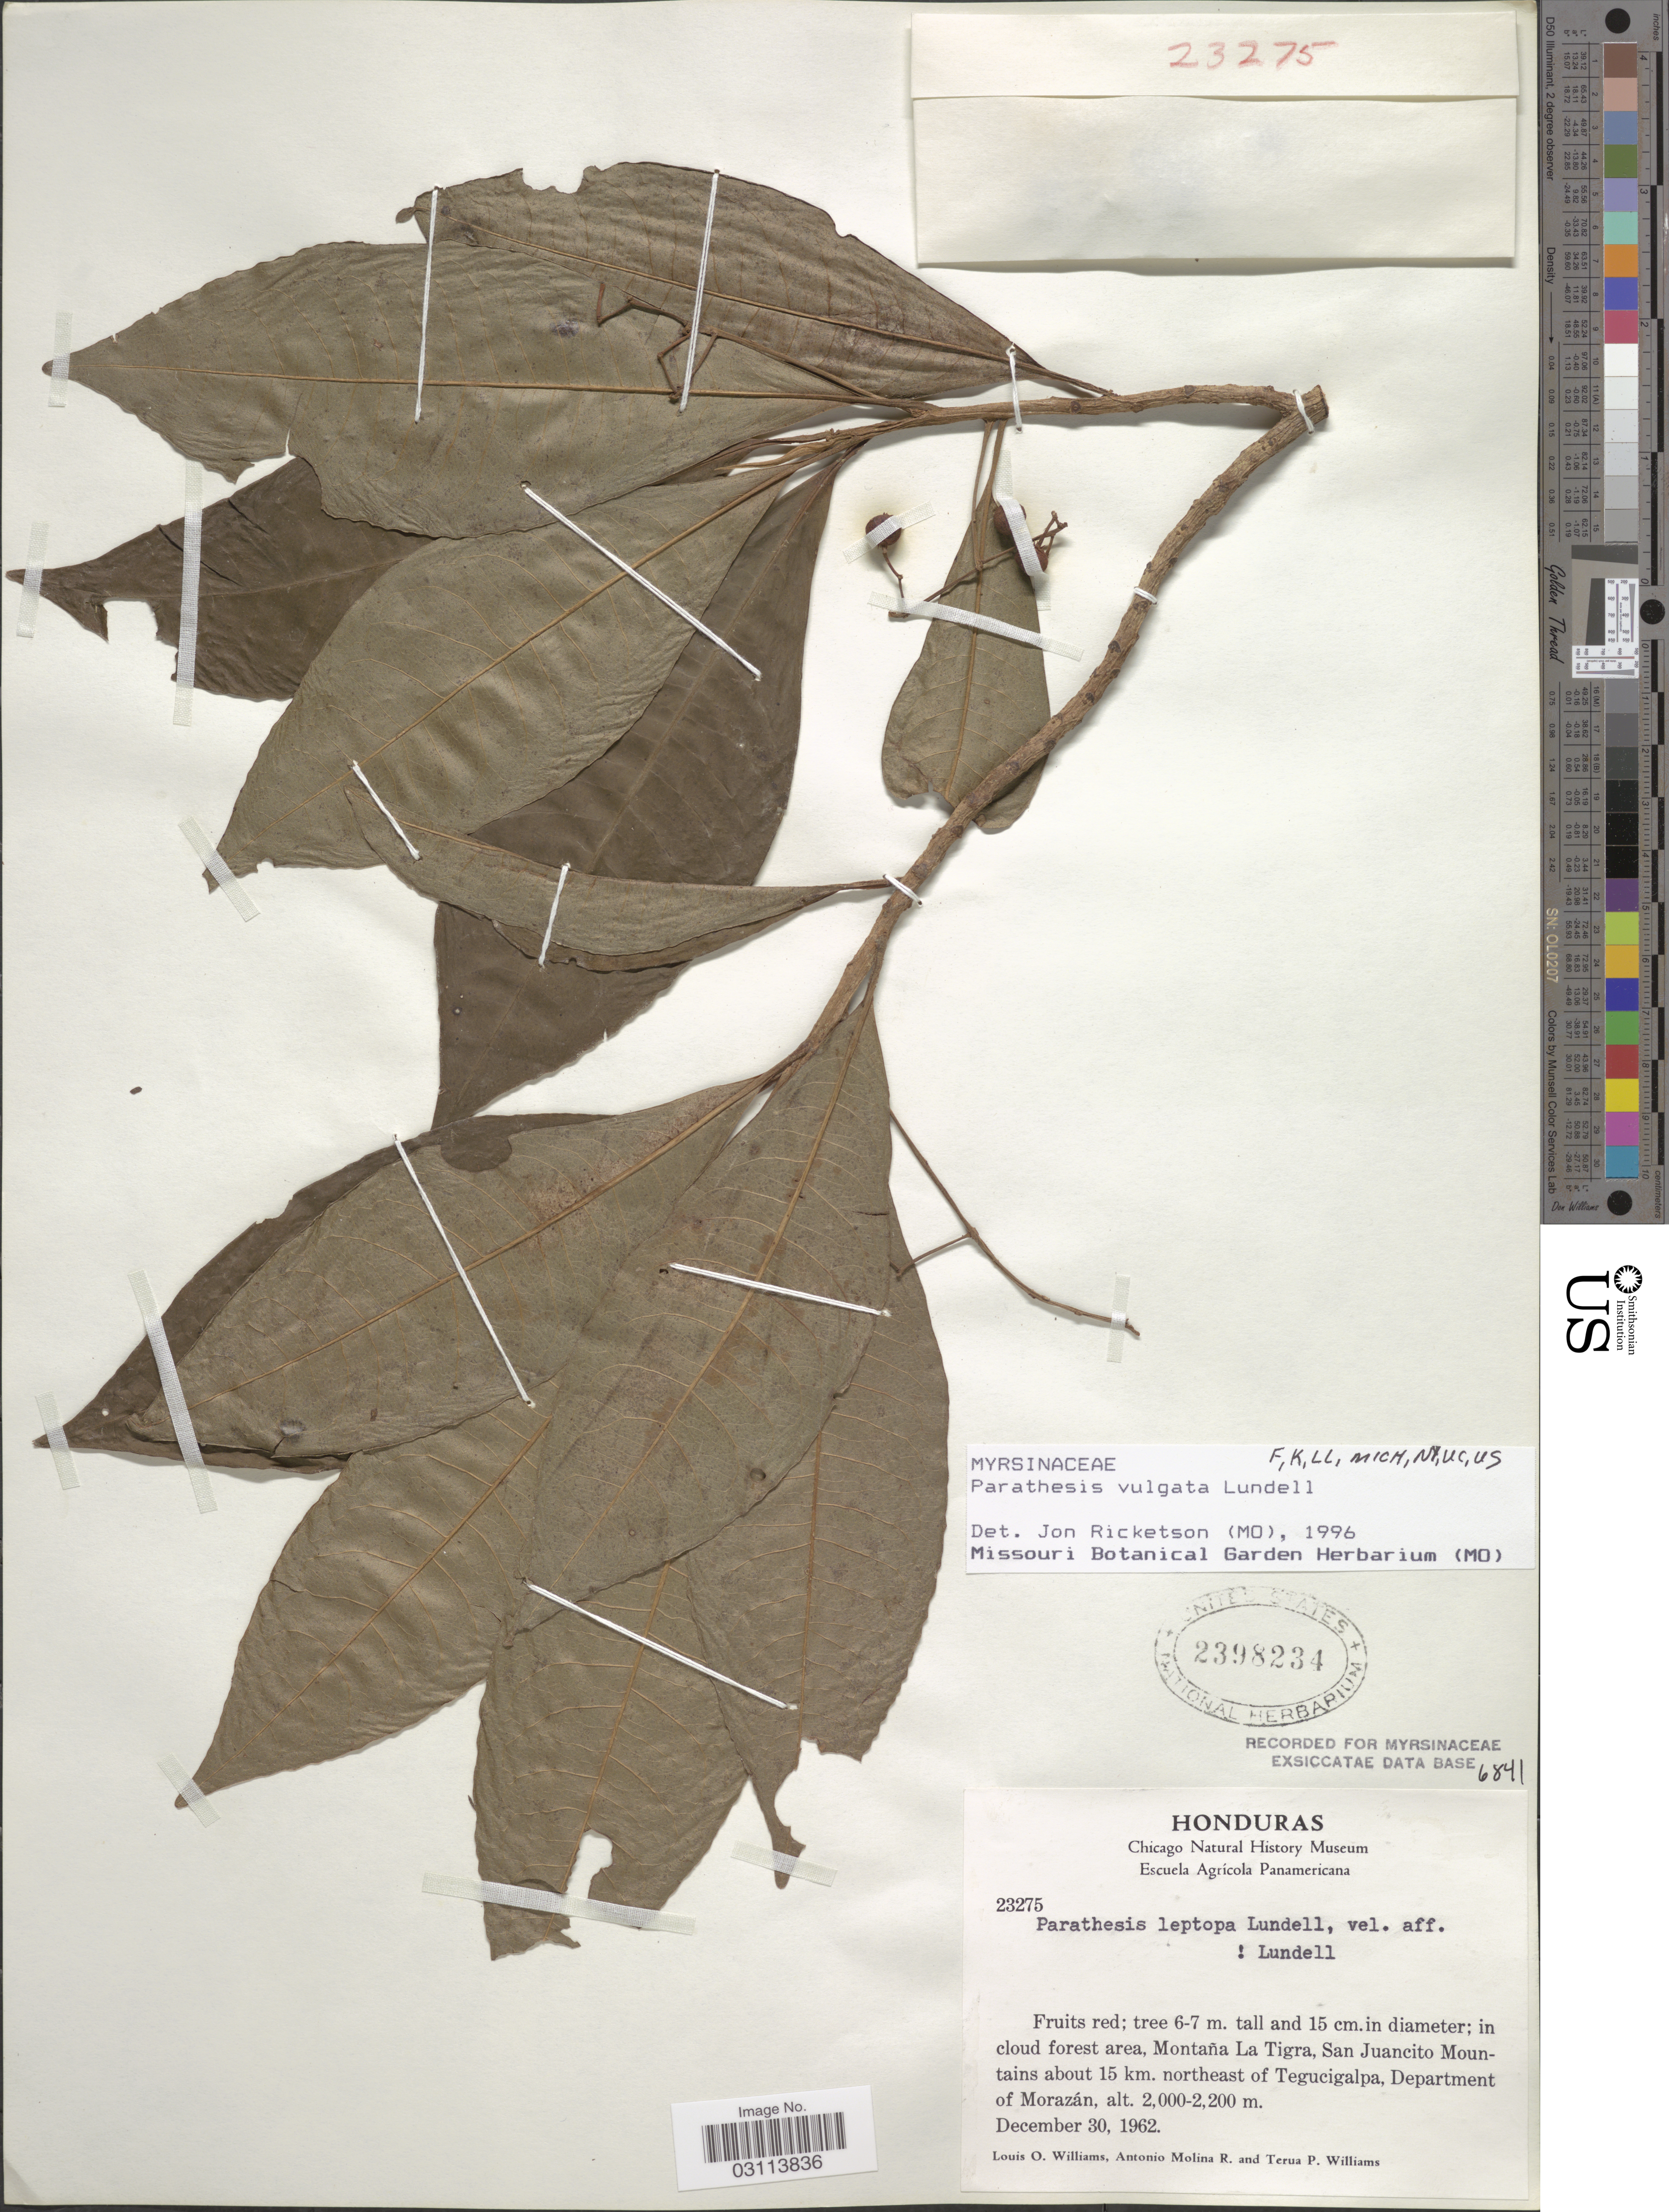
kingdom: Plantae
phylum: Tracheophyta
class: Magnoliopsida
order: Ericales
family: Primulaceae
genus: Parathesis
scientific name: Parathesis vulgata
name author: Lundell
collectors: L. O. Williams, A. Molina R. & T. Williams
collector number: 23275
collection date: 1962-12-30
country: Honduras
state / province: Fco. Morazán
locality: In cloud forest area, Montaña La Tigra, San Juancito Mountains about 15 km. northeast of Tegucigalpa, Department of Morazán.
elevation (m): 2000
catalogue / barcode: US 2398234